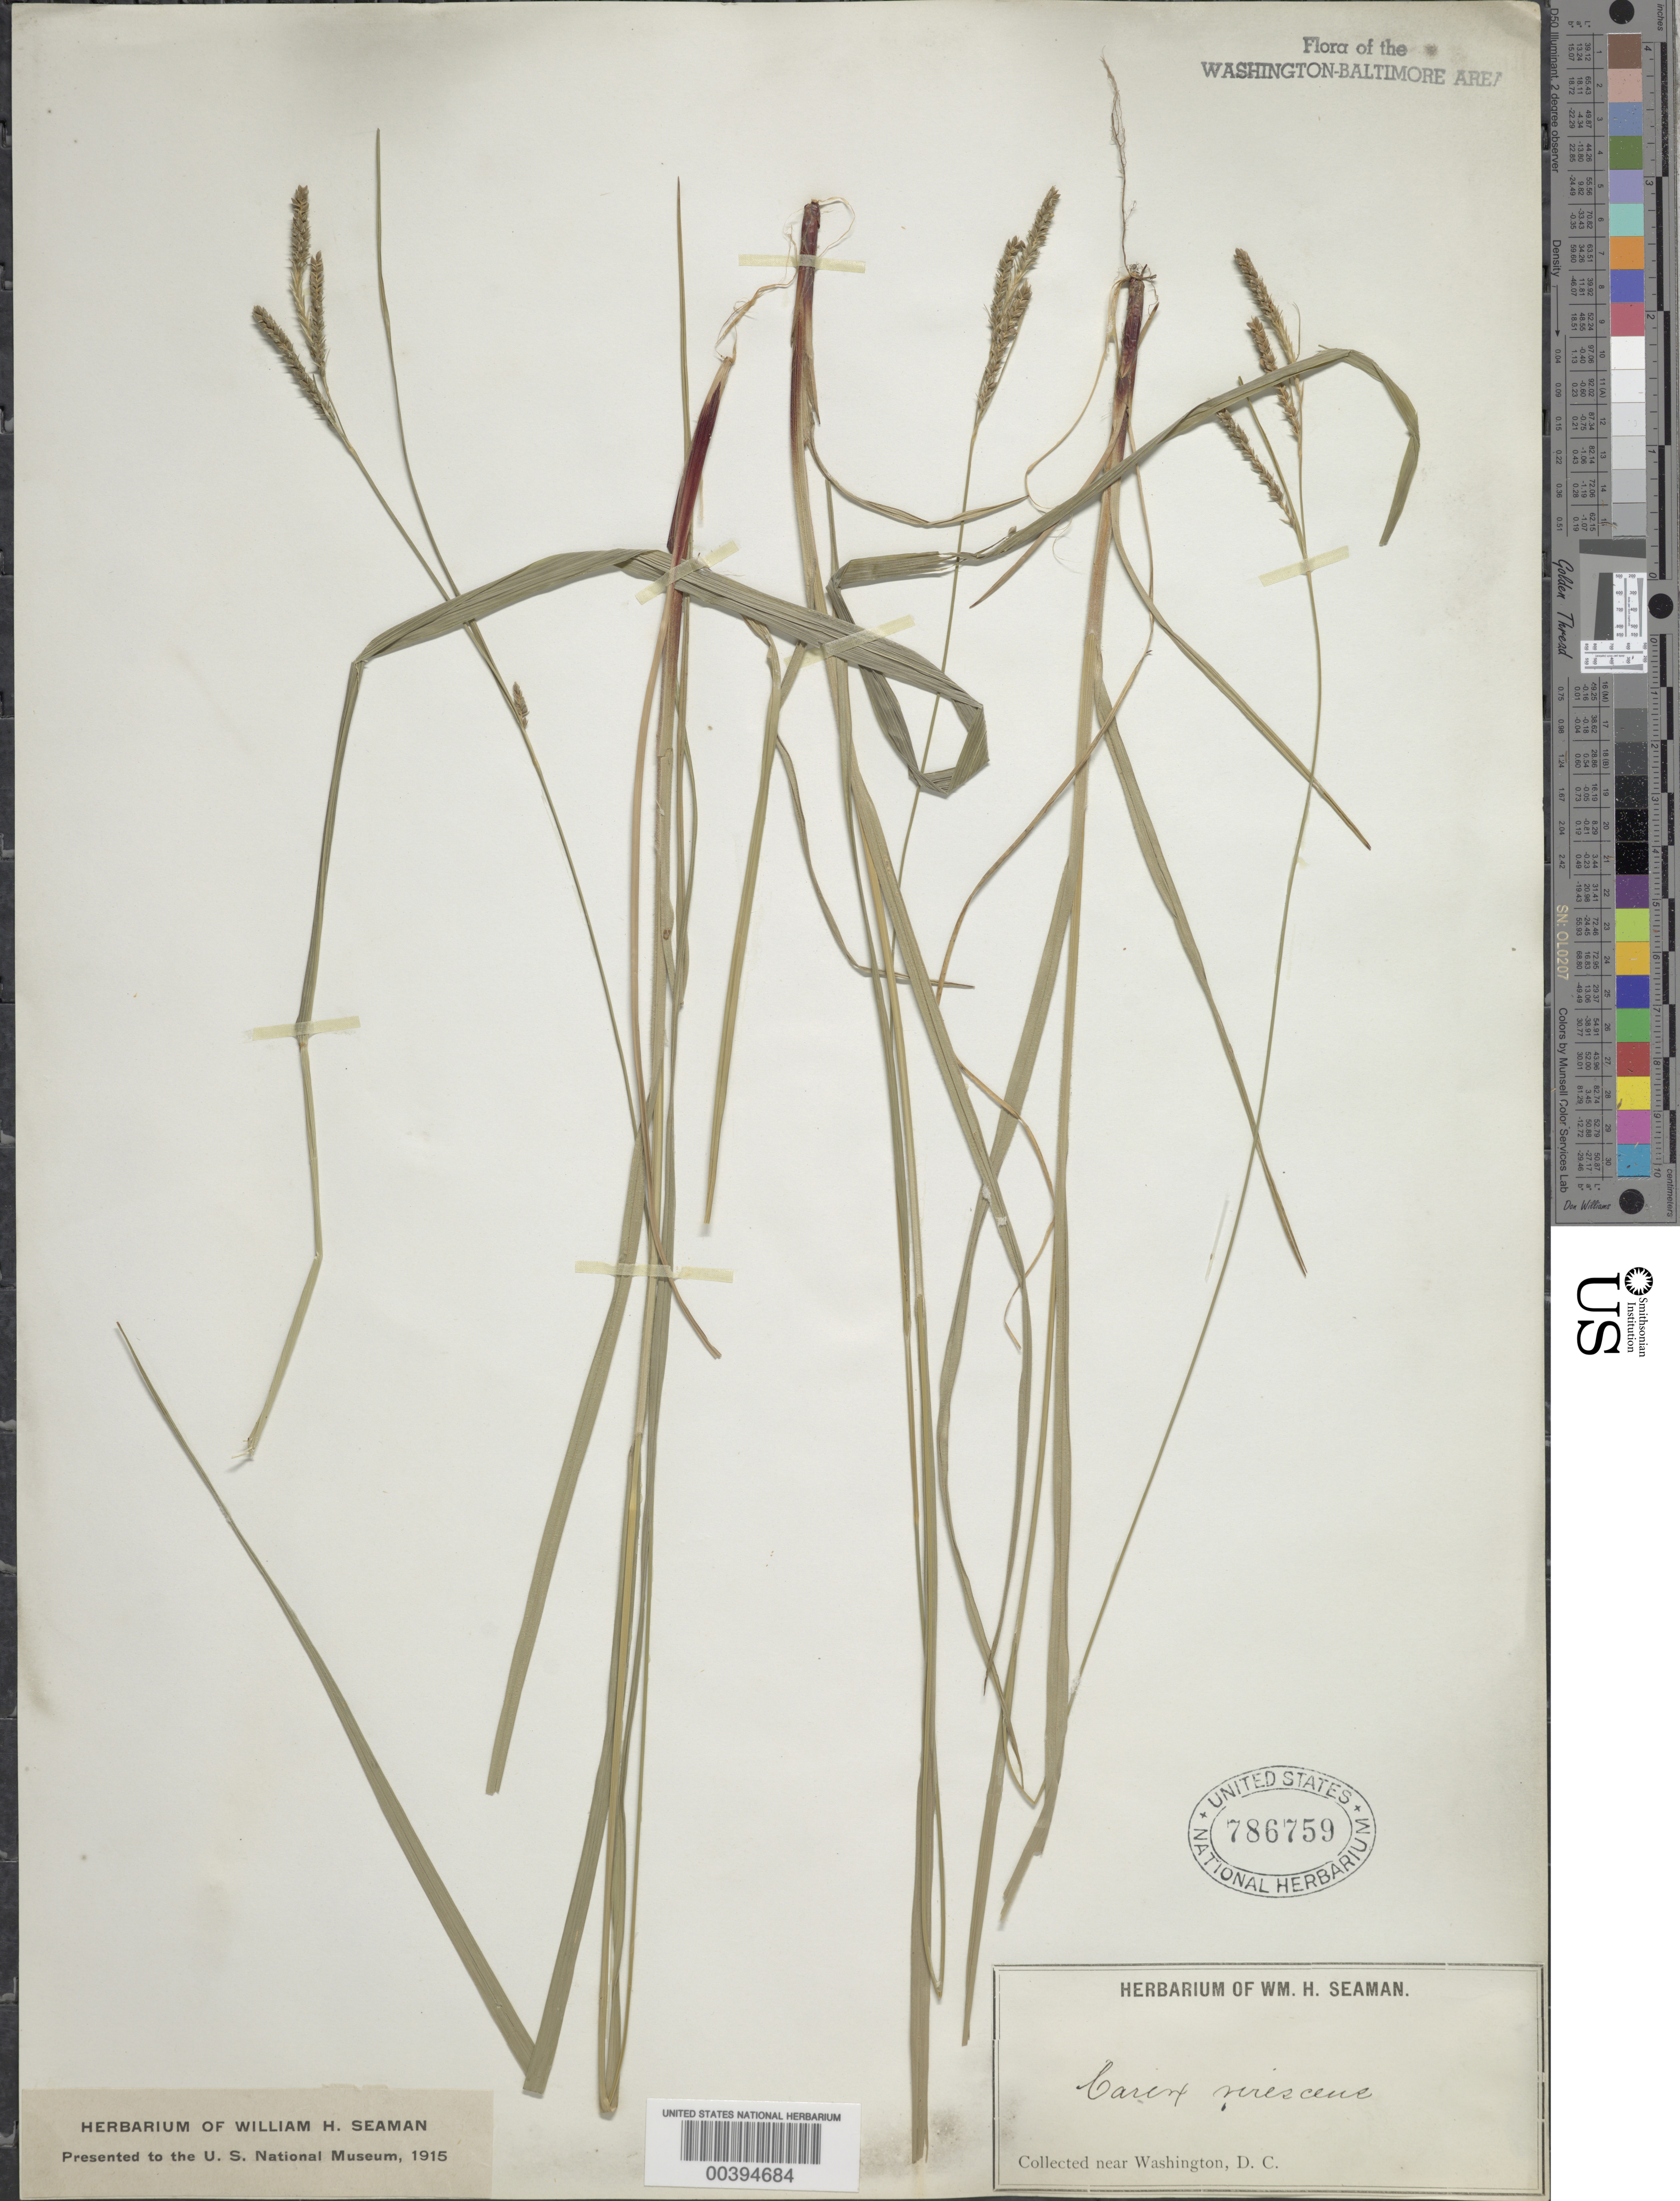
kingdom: Plantae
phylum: Tracheophyta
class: Liliopsida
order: Poales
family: Cyperaceae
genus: Carex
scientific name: Carex virescens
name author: Muhl. ex Willd.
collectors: W. Seaman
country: United States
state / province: District of Columbia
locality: Washington DC Area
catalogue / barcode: US 786759